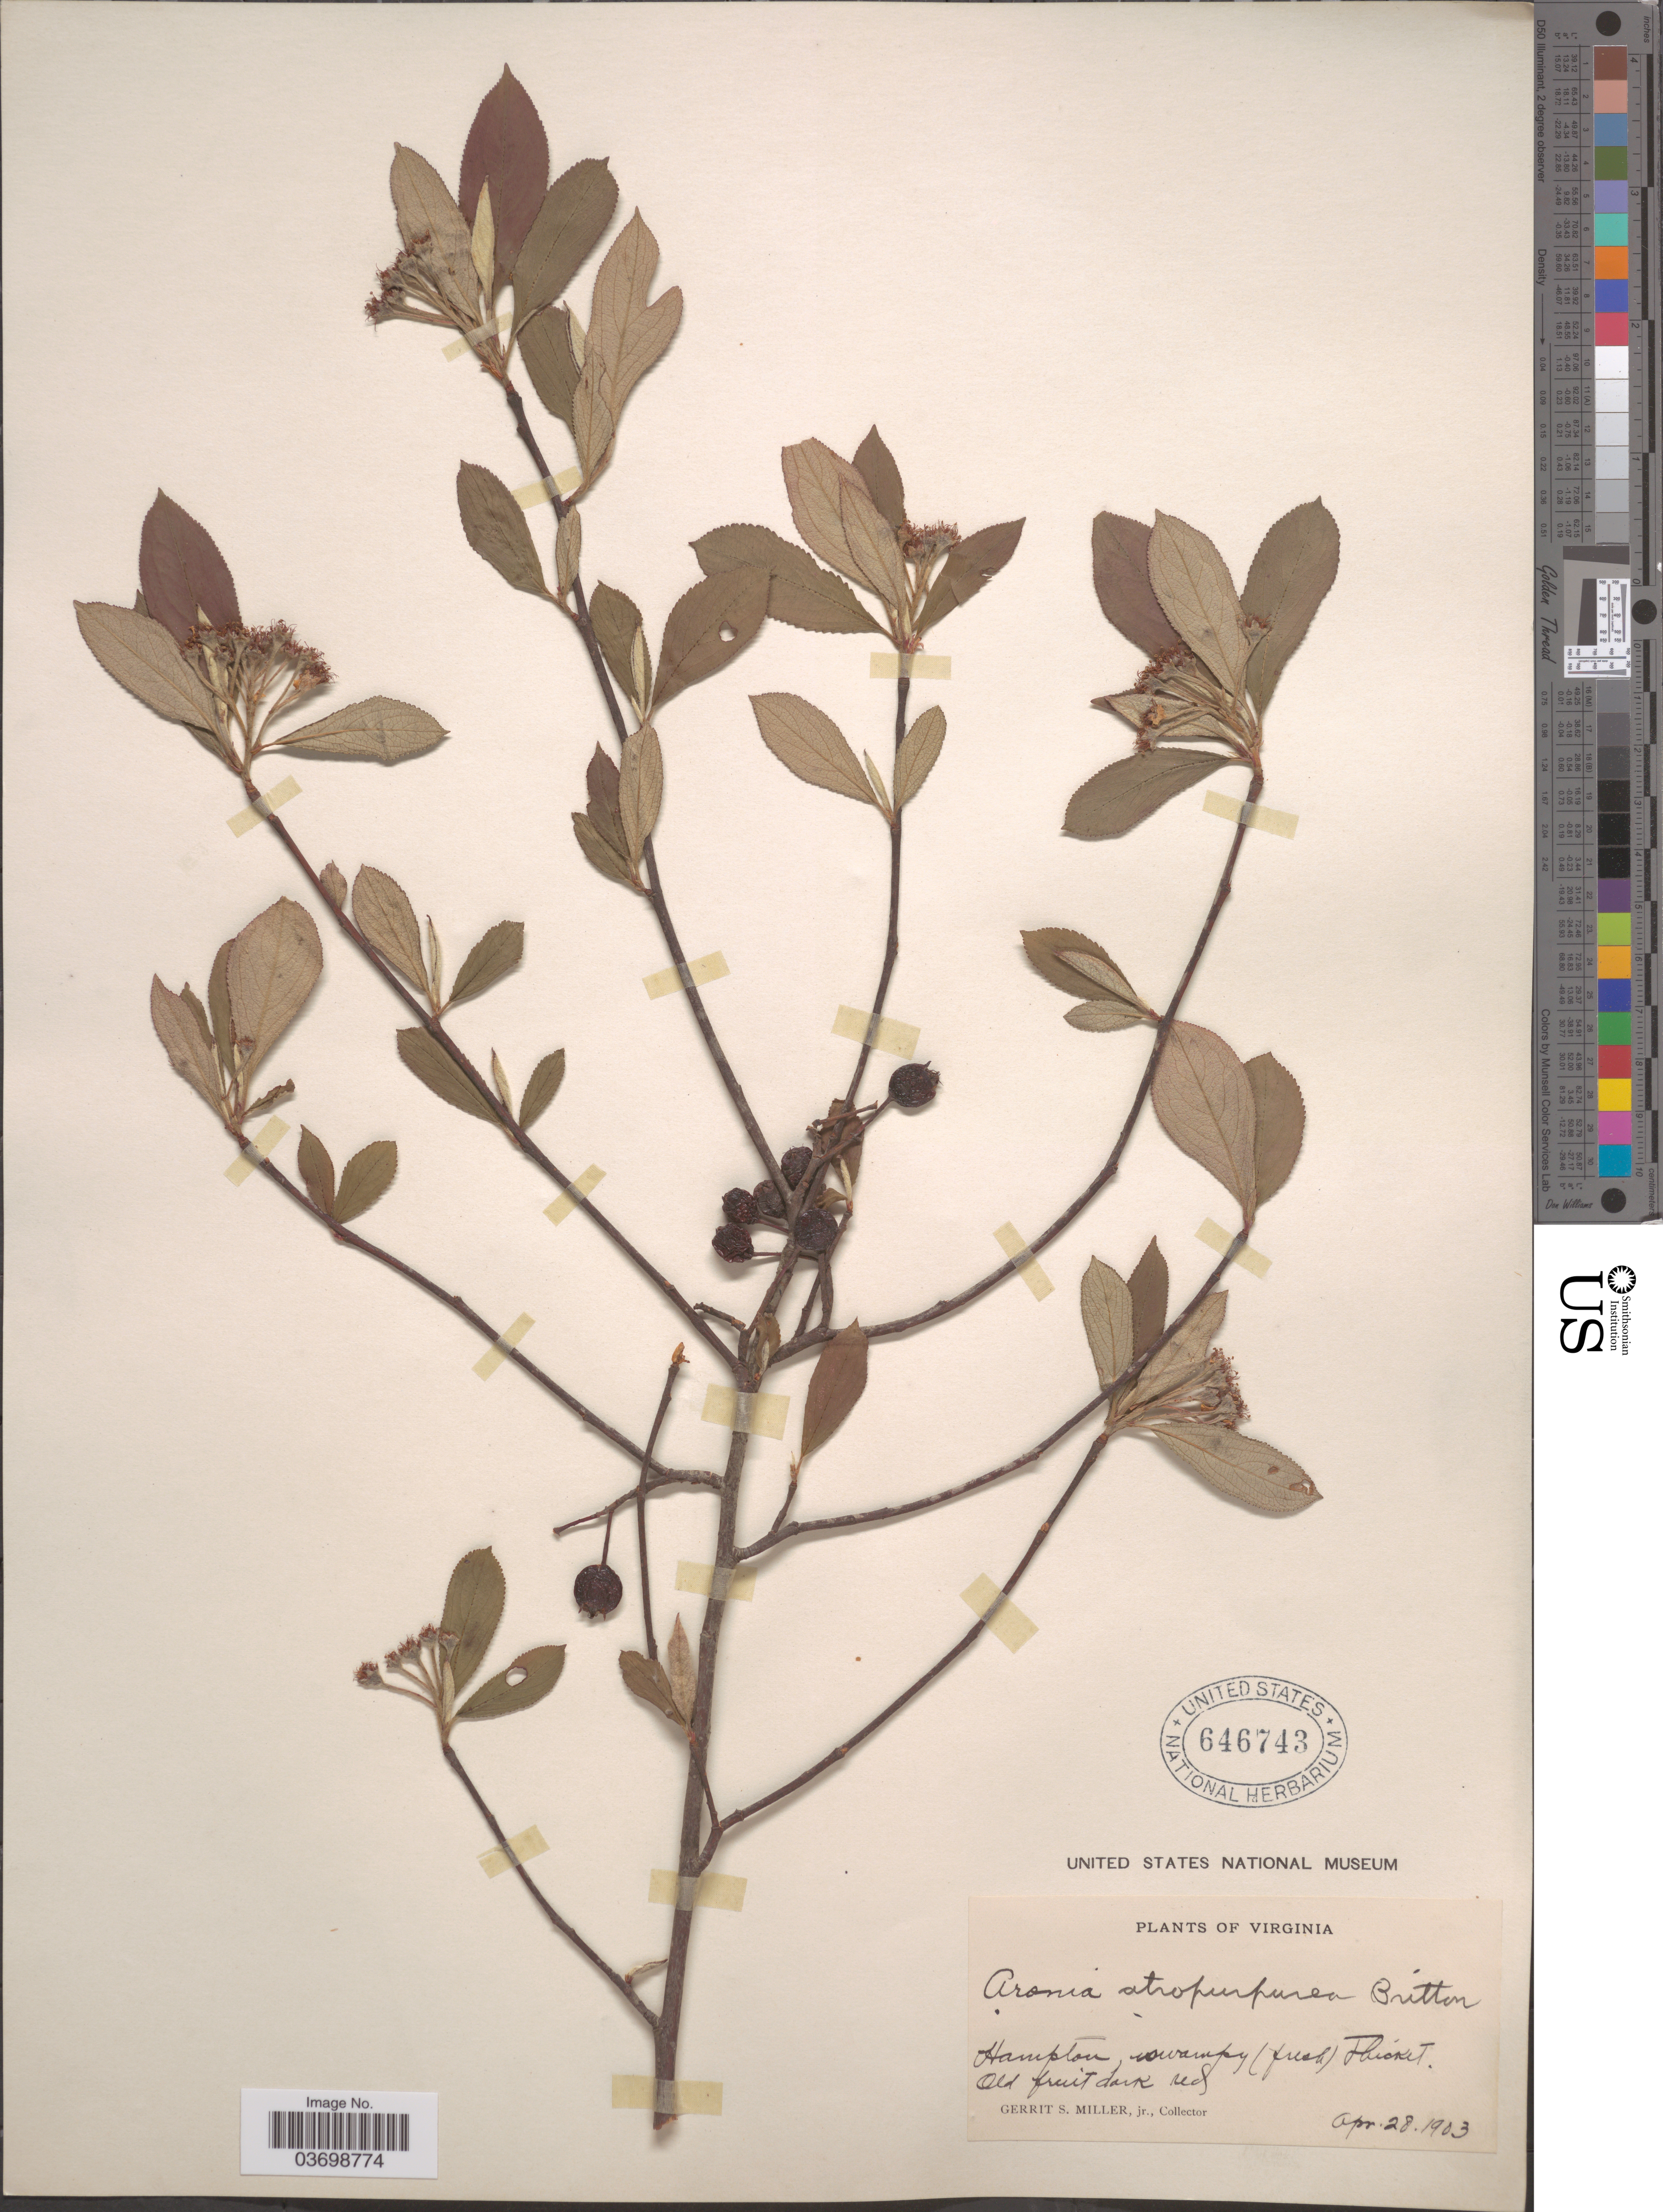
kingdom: Plantae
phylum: Tracheophyta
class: Magnoliopsida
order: Rosales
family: Rosaceae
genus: Aronia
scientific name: Aronia arbutifolia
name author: (L.) Pers.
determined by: Strong, M. T., (US), Smithsonian Institution - National Museum of Natural History (UNITED STATES)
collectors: G. S. Miller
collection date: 1903-04-28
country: United States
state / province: Virginia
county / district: City of Hampton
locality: Hampton.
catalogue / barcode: US 646743